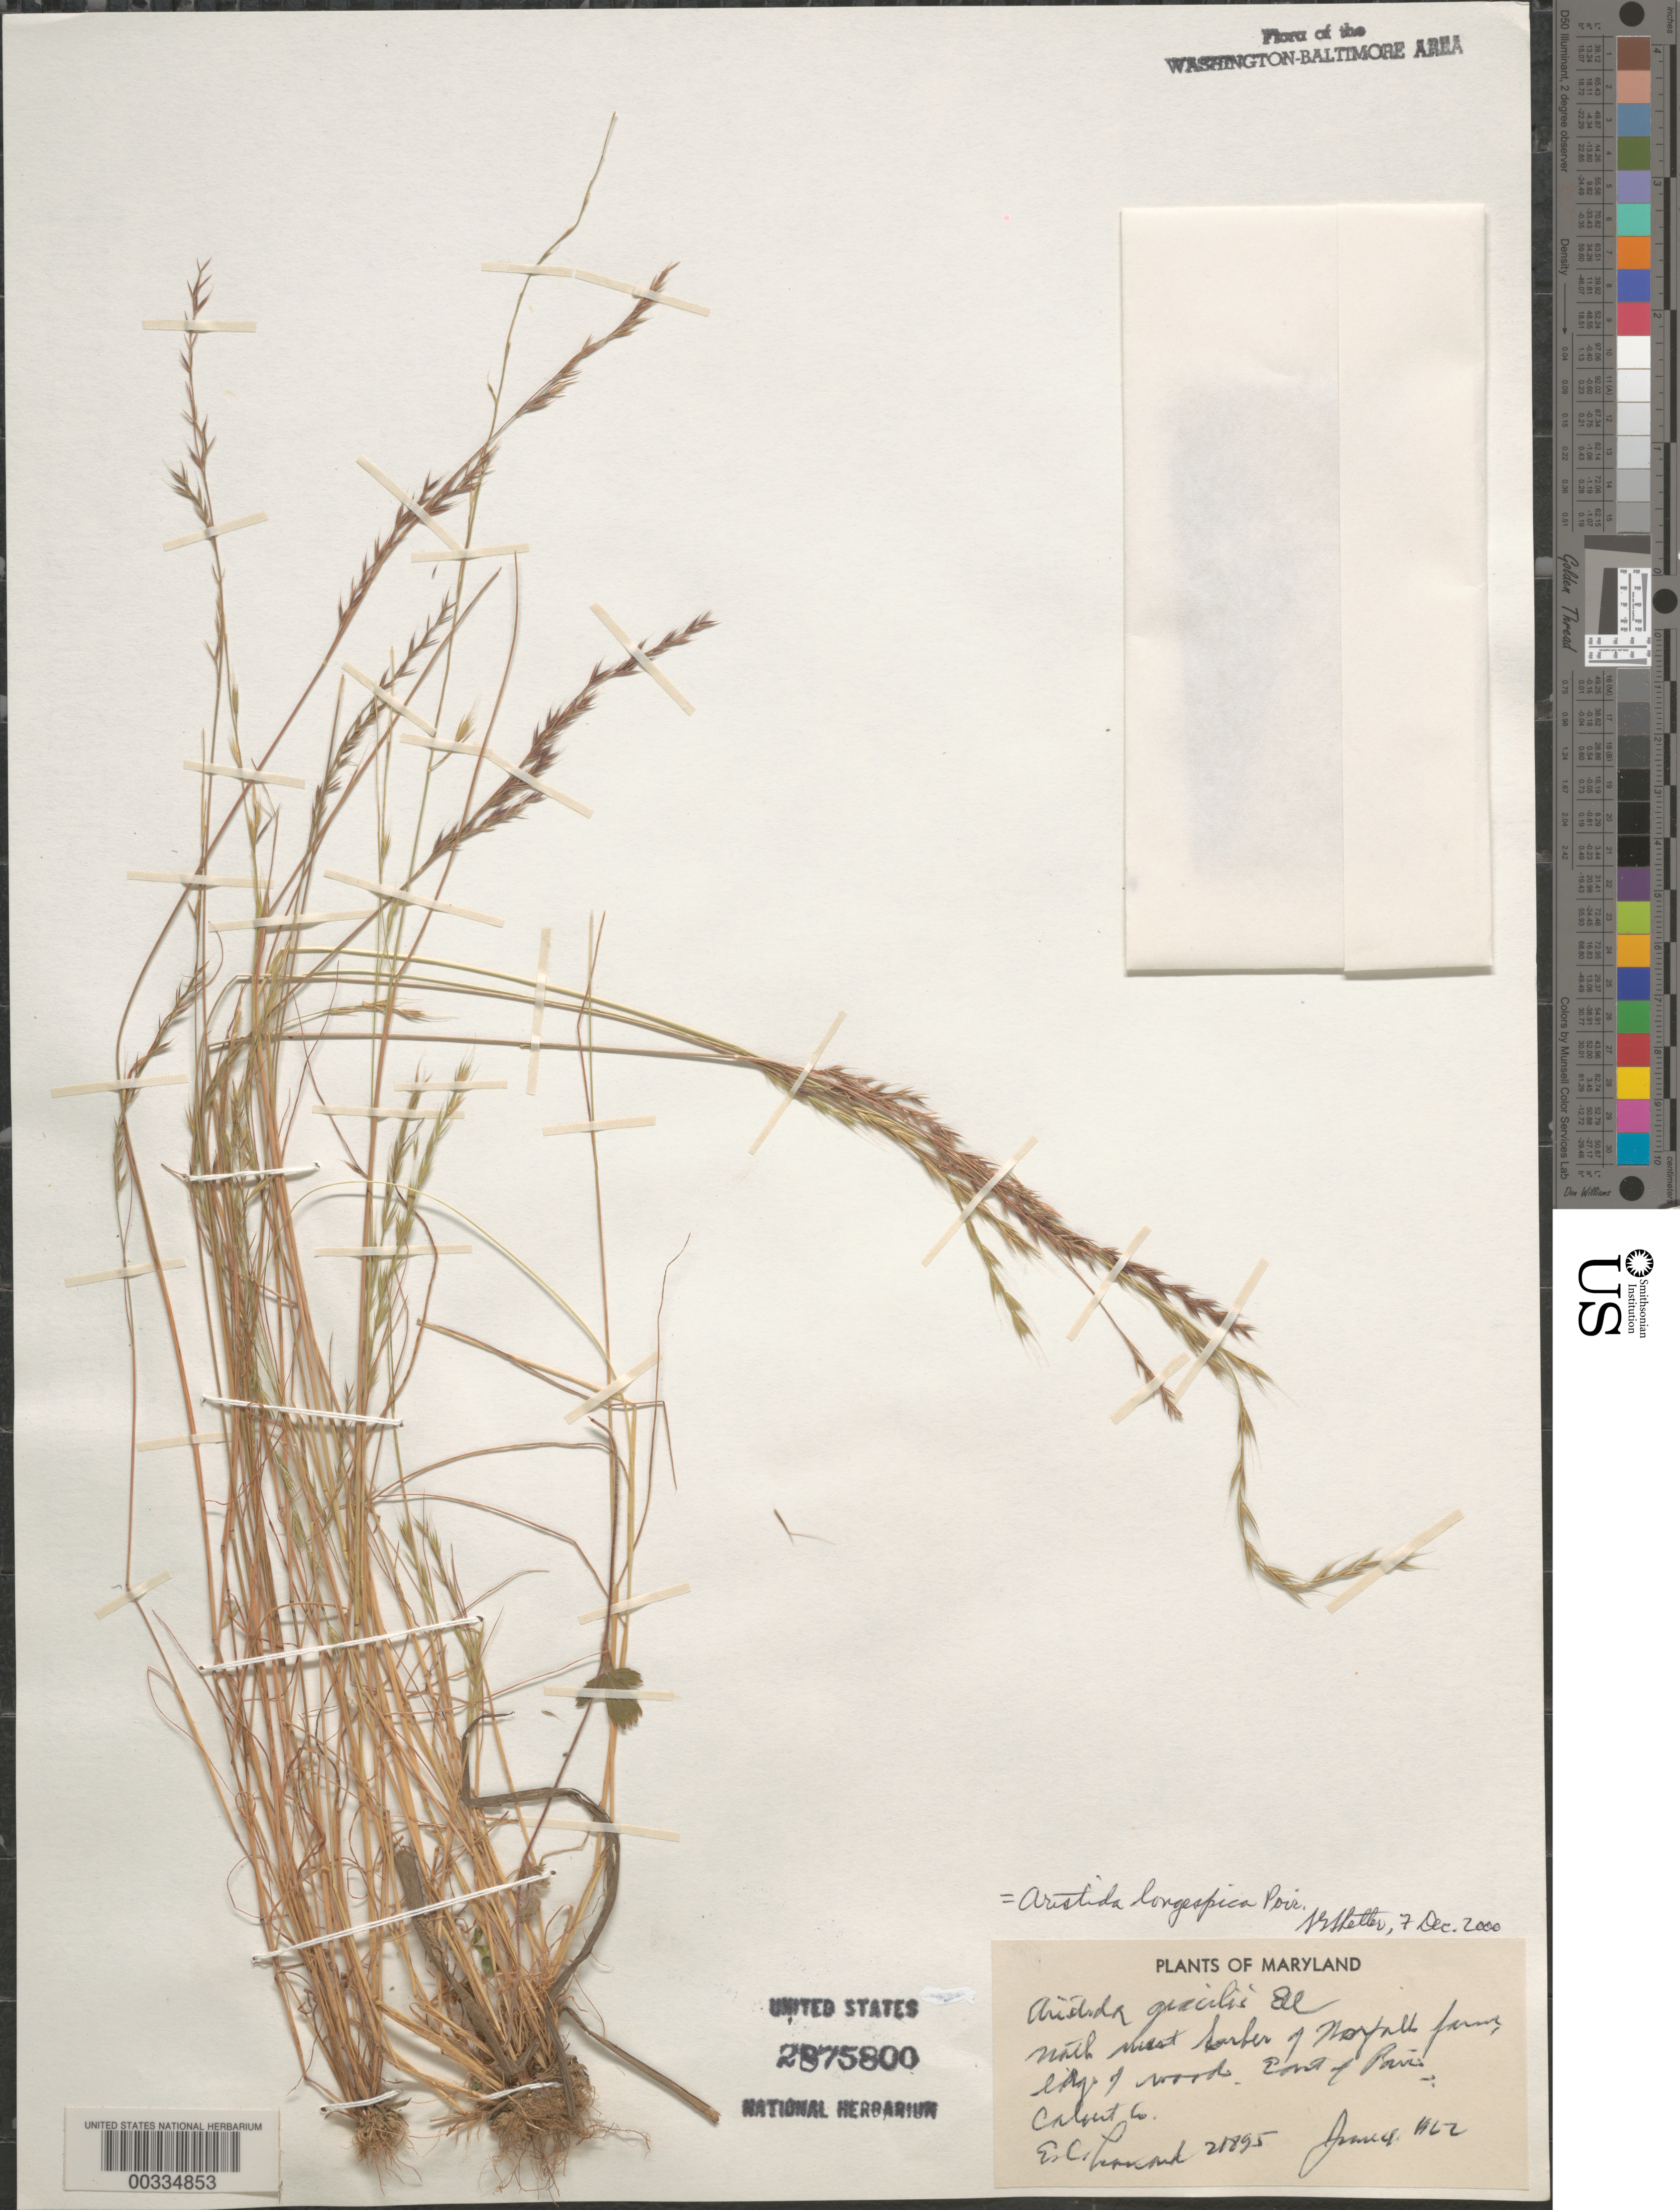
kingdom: Plantae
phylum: Tracheophyta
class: Liliopsida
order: Poales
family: Poaceae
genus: Aristida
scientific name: Aristida longespica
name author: Poir.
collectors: E. C. Leonard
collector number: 21895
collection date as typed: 04 Jun 1962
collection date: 1962-06-04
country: United States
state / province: Maryland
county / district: Calvert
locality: East of Paris, Norfolk Farm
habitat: Edge of woods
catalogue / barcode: US 2875800